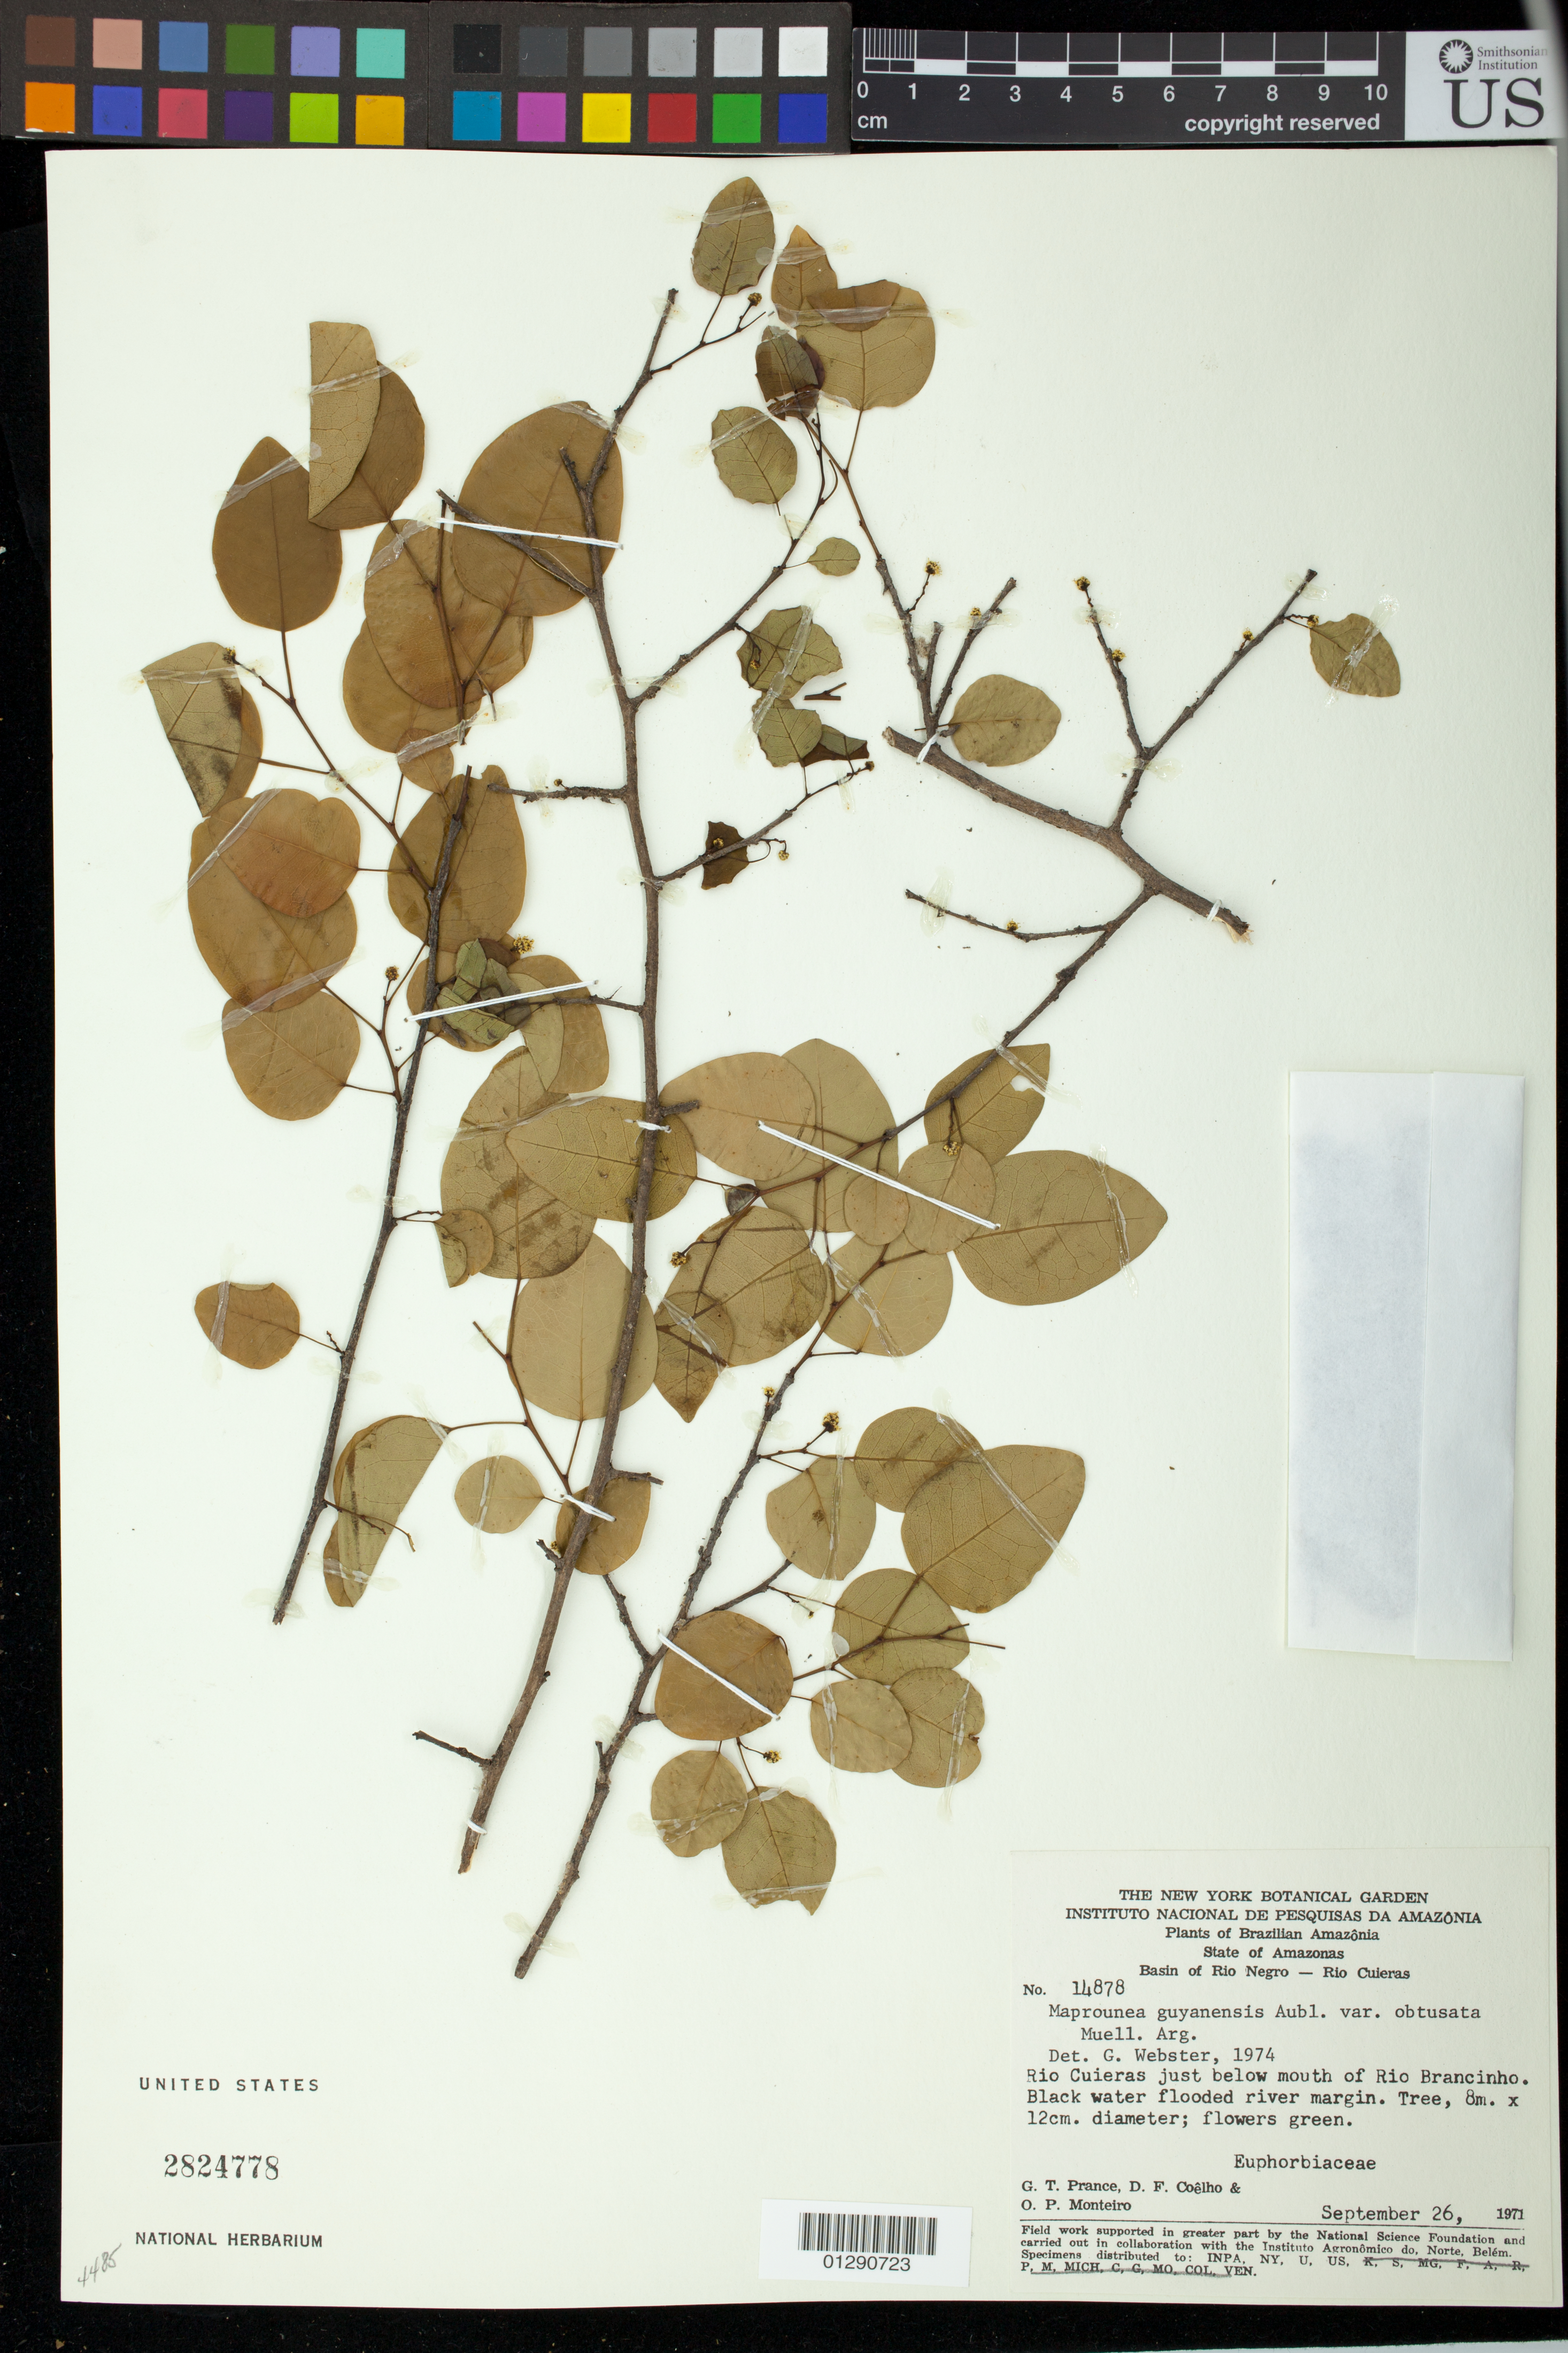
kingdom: Plantae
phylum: Tracheophyta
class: Magnoliopsida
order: Malpighiales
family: Euphorbiaceae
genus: Maprounea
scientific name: Maprounea guianensis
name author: Aubl.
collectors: G. T. Prance, D. F. Coêlho & O. P. Monteiro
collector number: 14878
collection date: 1971-09-26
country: Brazil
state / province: Amazonas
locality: Basin of Rio Negro,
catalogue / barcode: US 2824778